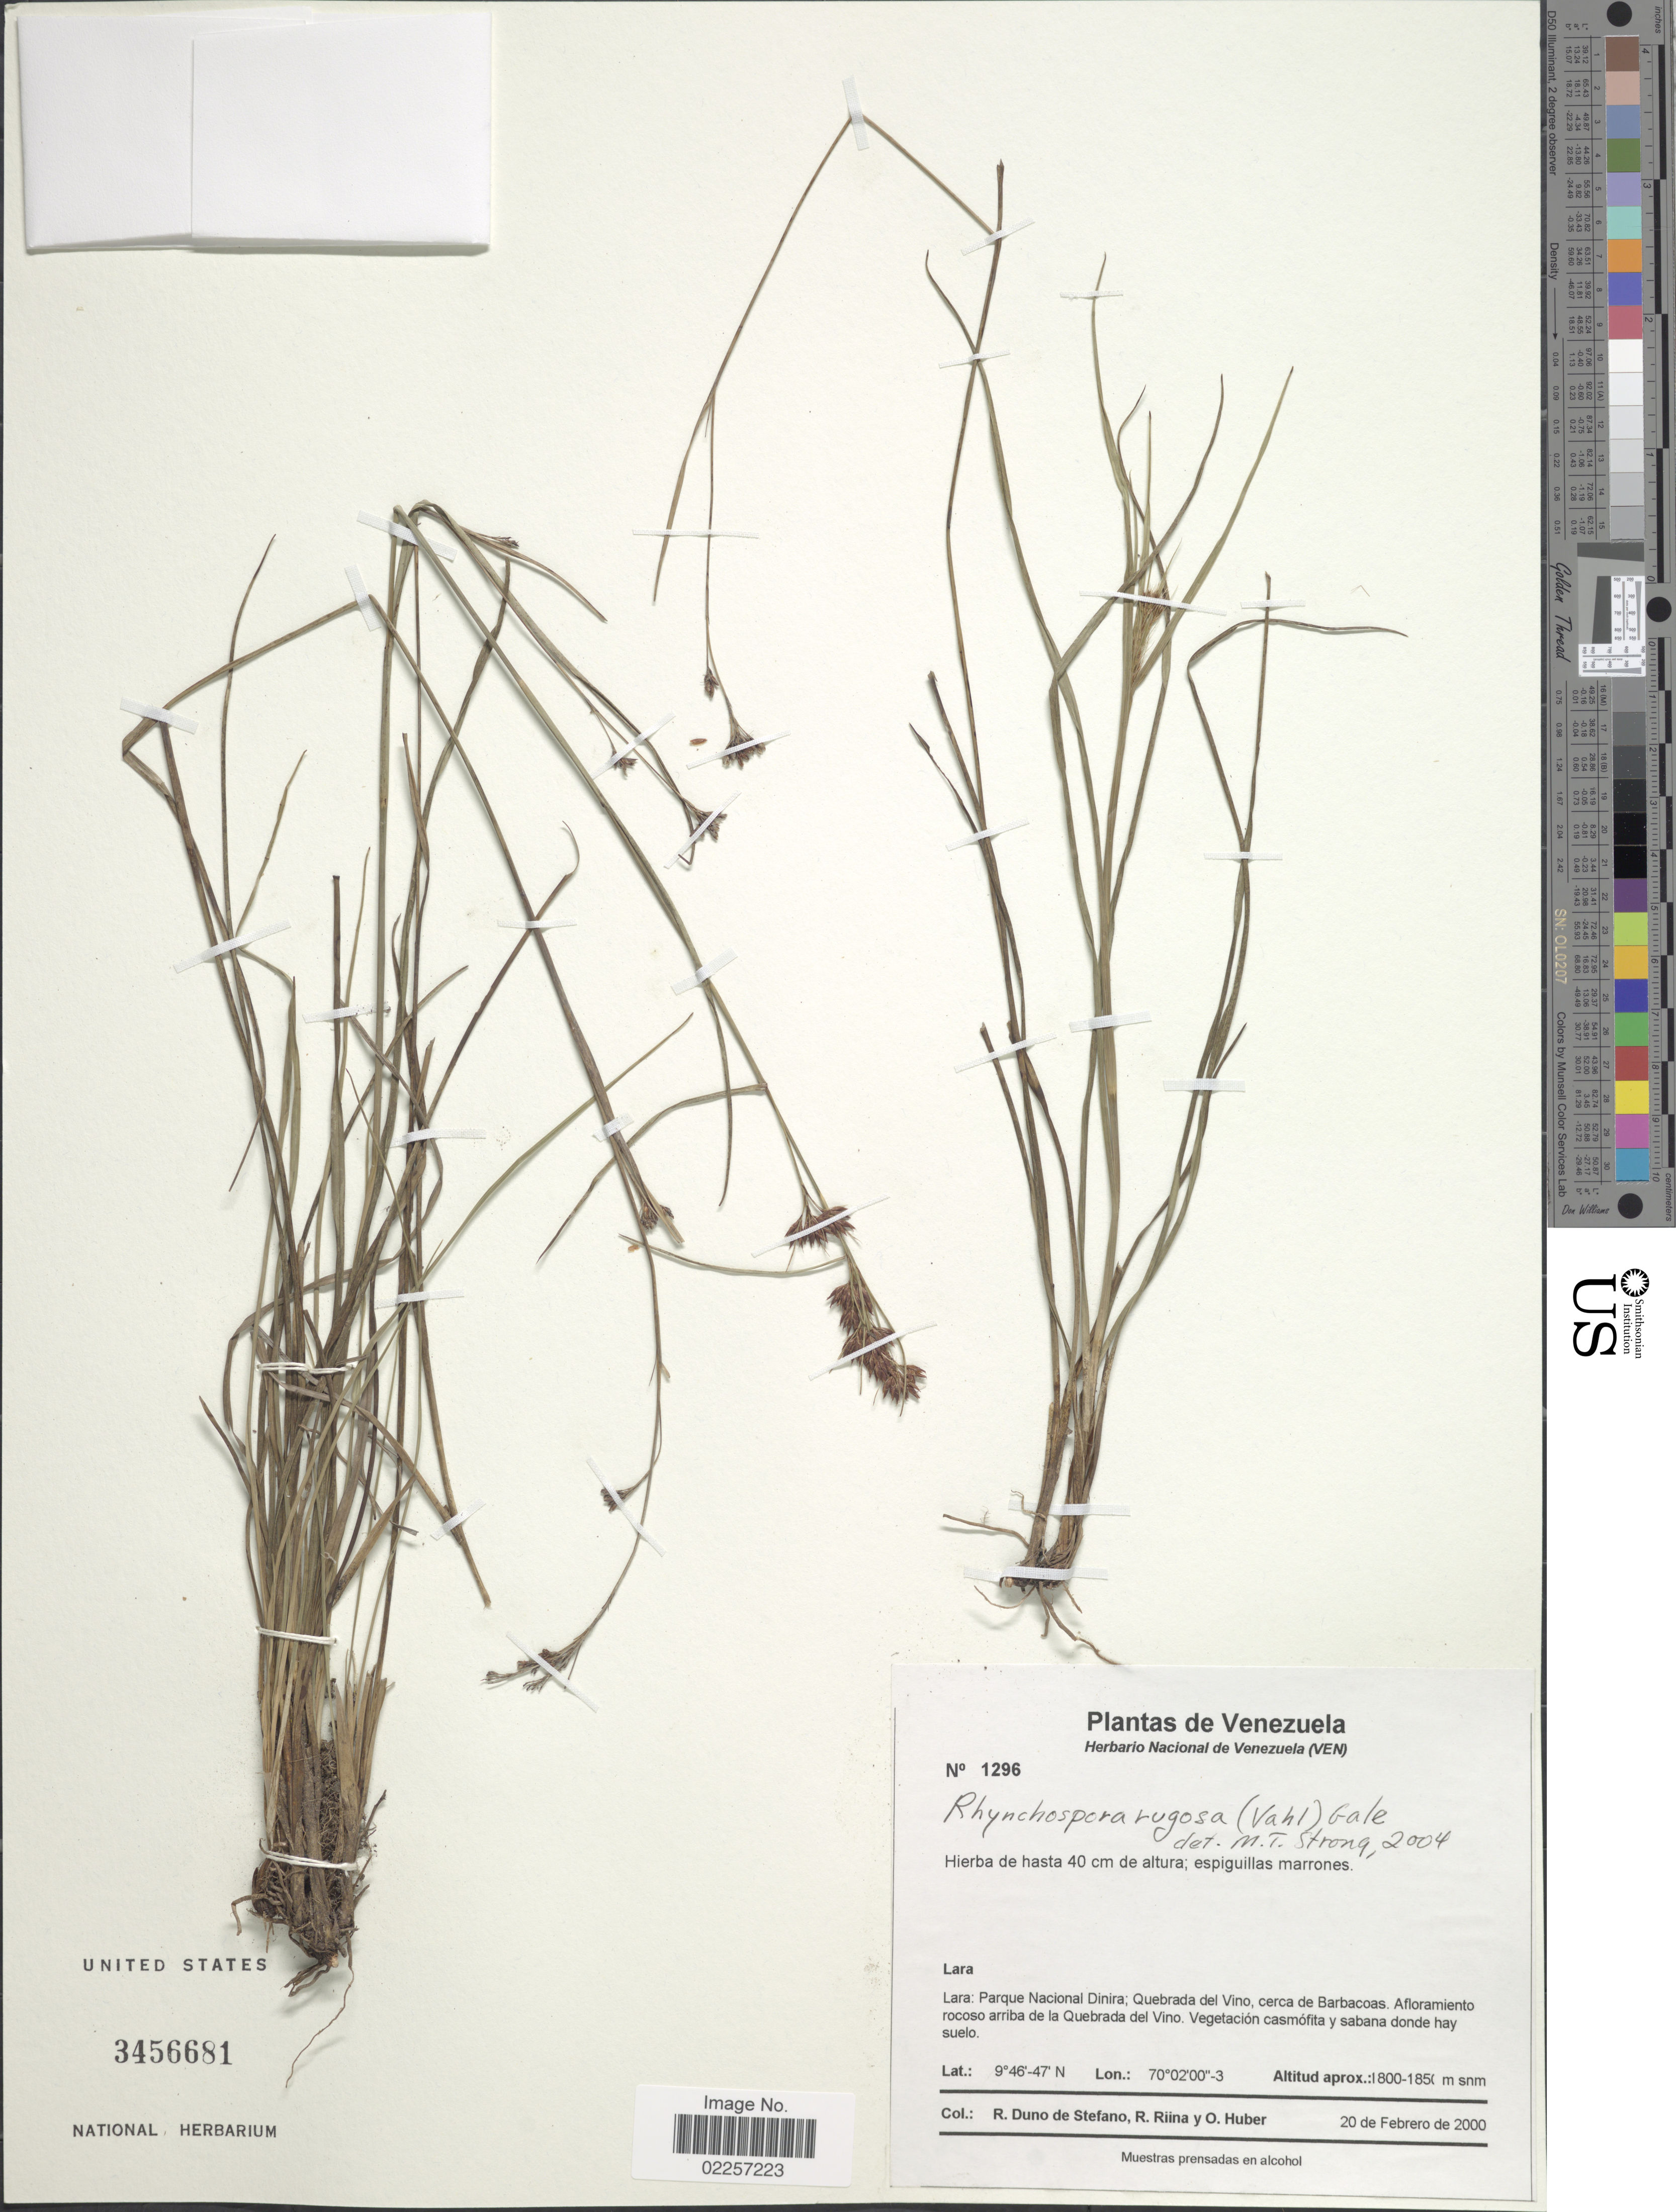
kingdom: Plantae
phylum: Tracheophyta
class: Liliopsida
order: Poales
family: Cyperaceae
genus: Rhynchospora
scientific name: Rhynchospora rugosa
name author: (Vahl) Gale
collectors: R. Duno de Stefano & O. Huber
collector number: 1296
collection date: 2000-02-20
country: Venezuela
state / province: Lara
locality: Parque Nacional Dinira: Quebrada del Vino, cerca de Barbacoas, Afloramiento rocos arriba de la Quebrada del Vino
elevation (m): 1800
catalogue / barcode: US 3456681